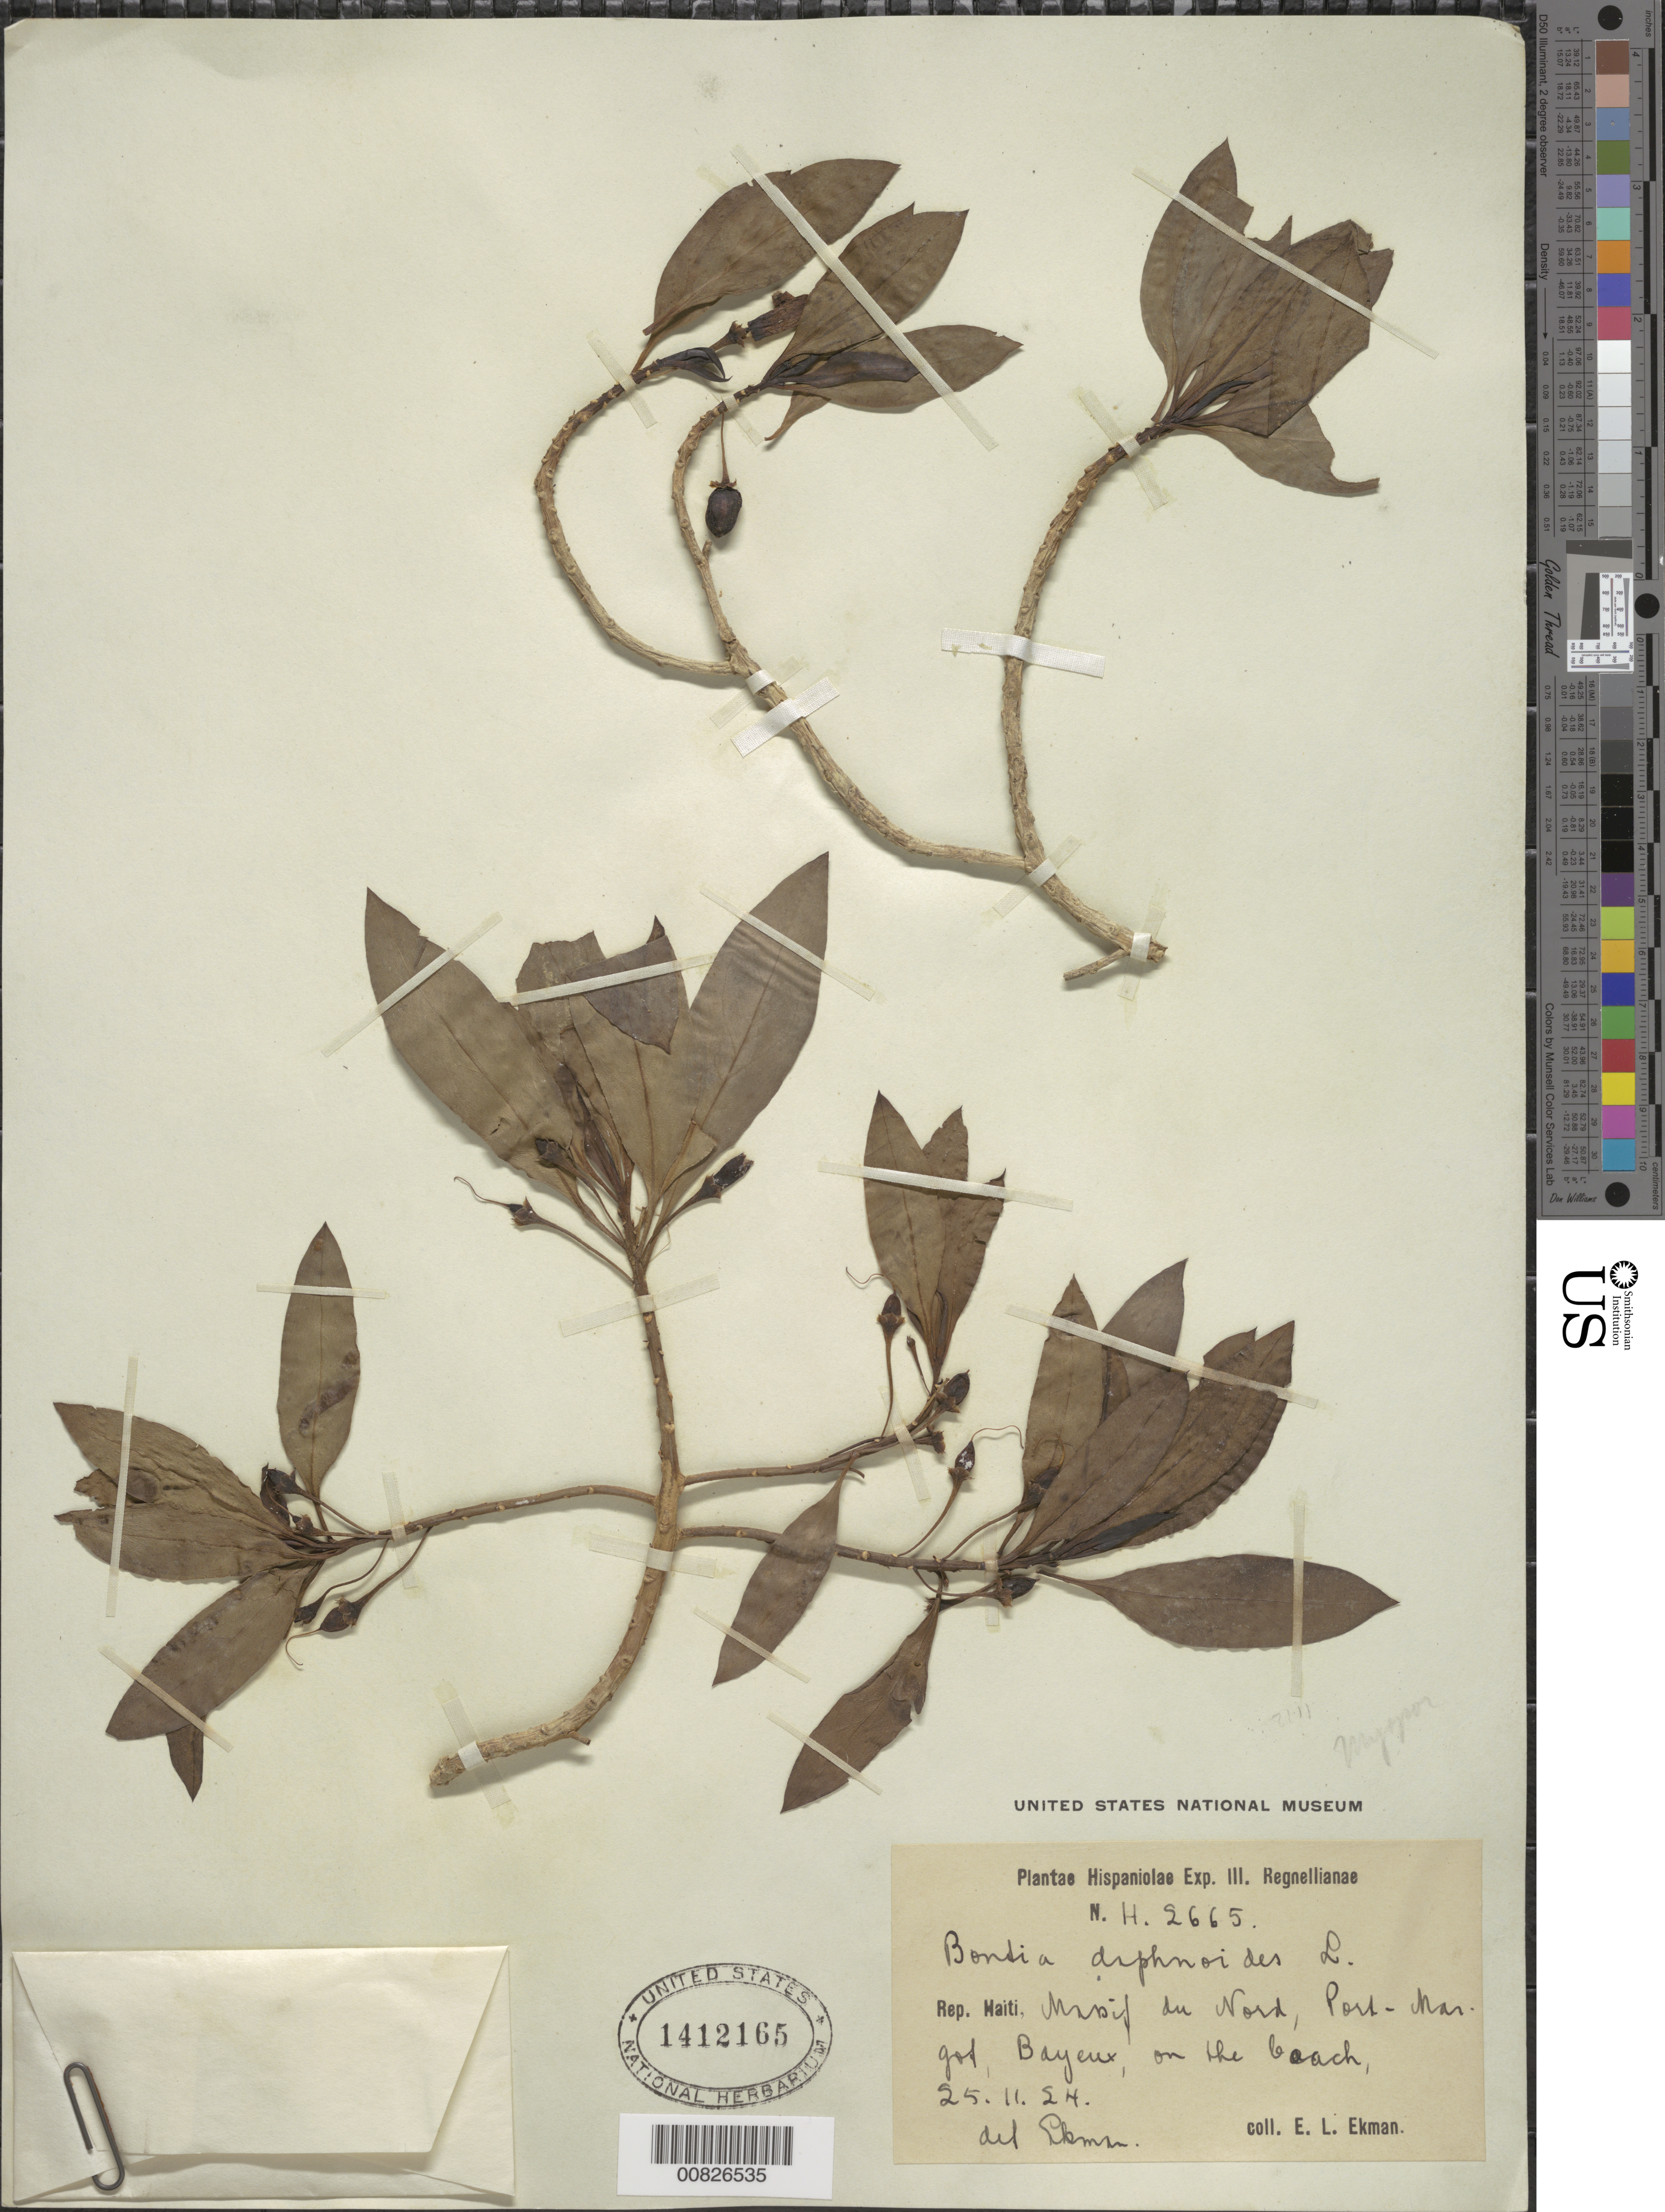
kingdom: Plantae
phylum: Tracheophyta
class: Magnoliopsida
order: Lamiales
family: Scrophulariaceae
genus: Bontia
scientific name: Bontia daphnoides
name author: L.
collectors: E. L. Ekman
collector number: H 2665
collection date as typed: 25 Nov 1924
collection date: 1924-11-25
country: Haiti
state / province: Nord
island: Hispaniola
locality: Massif du Nord, Port-Margot, Bayuux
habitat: On the beach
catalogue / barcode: US 1412165